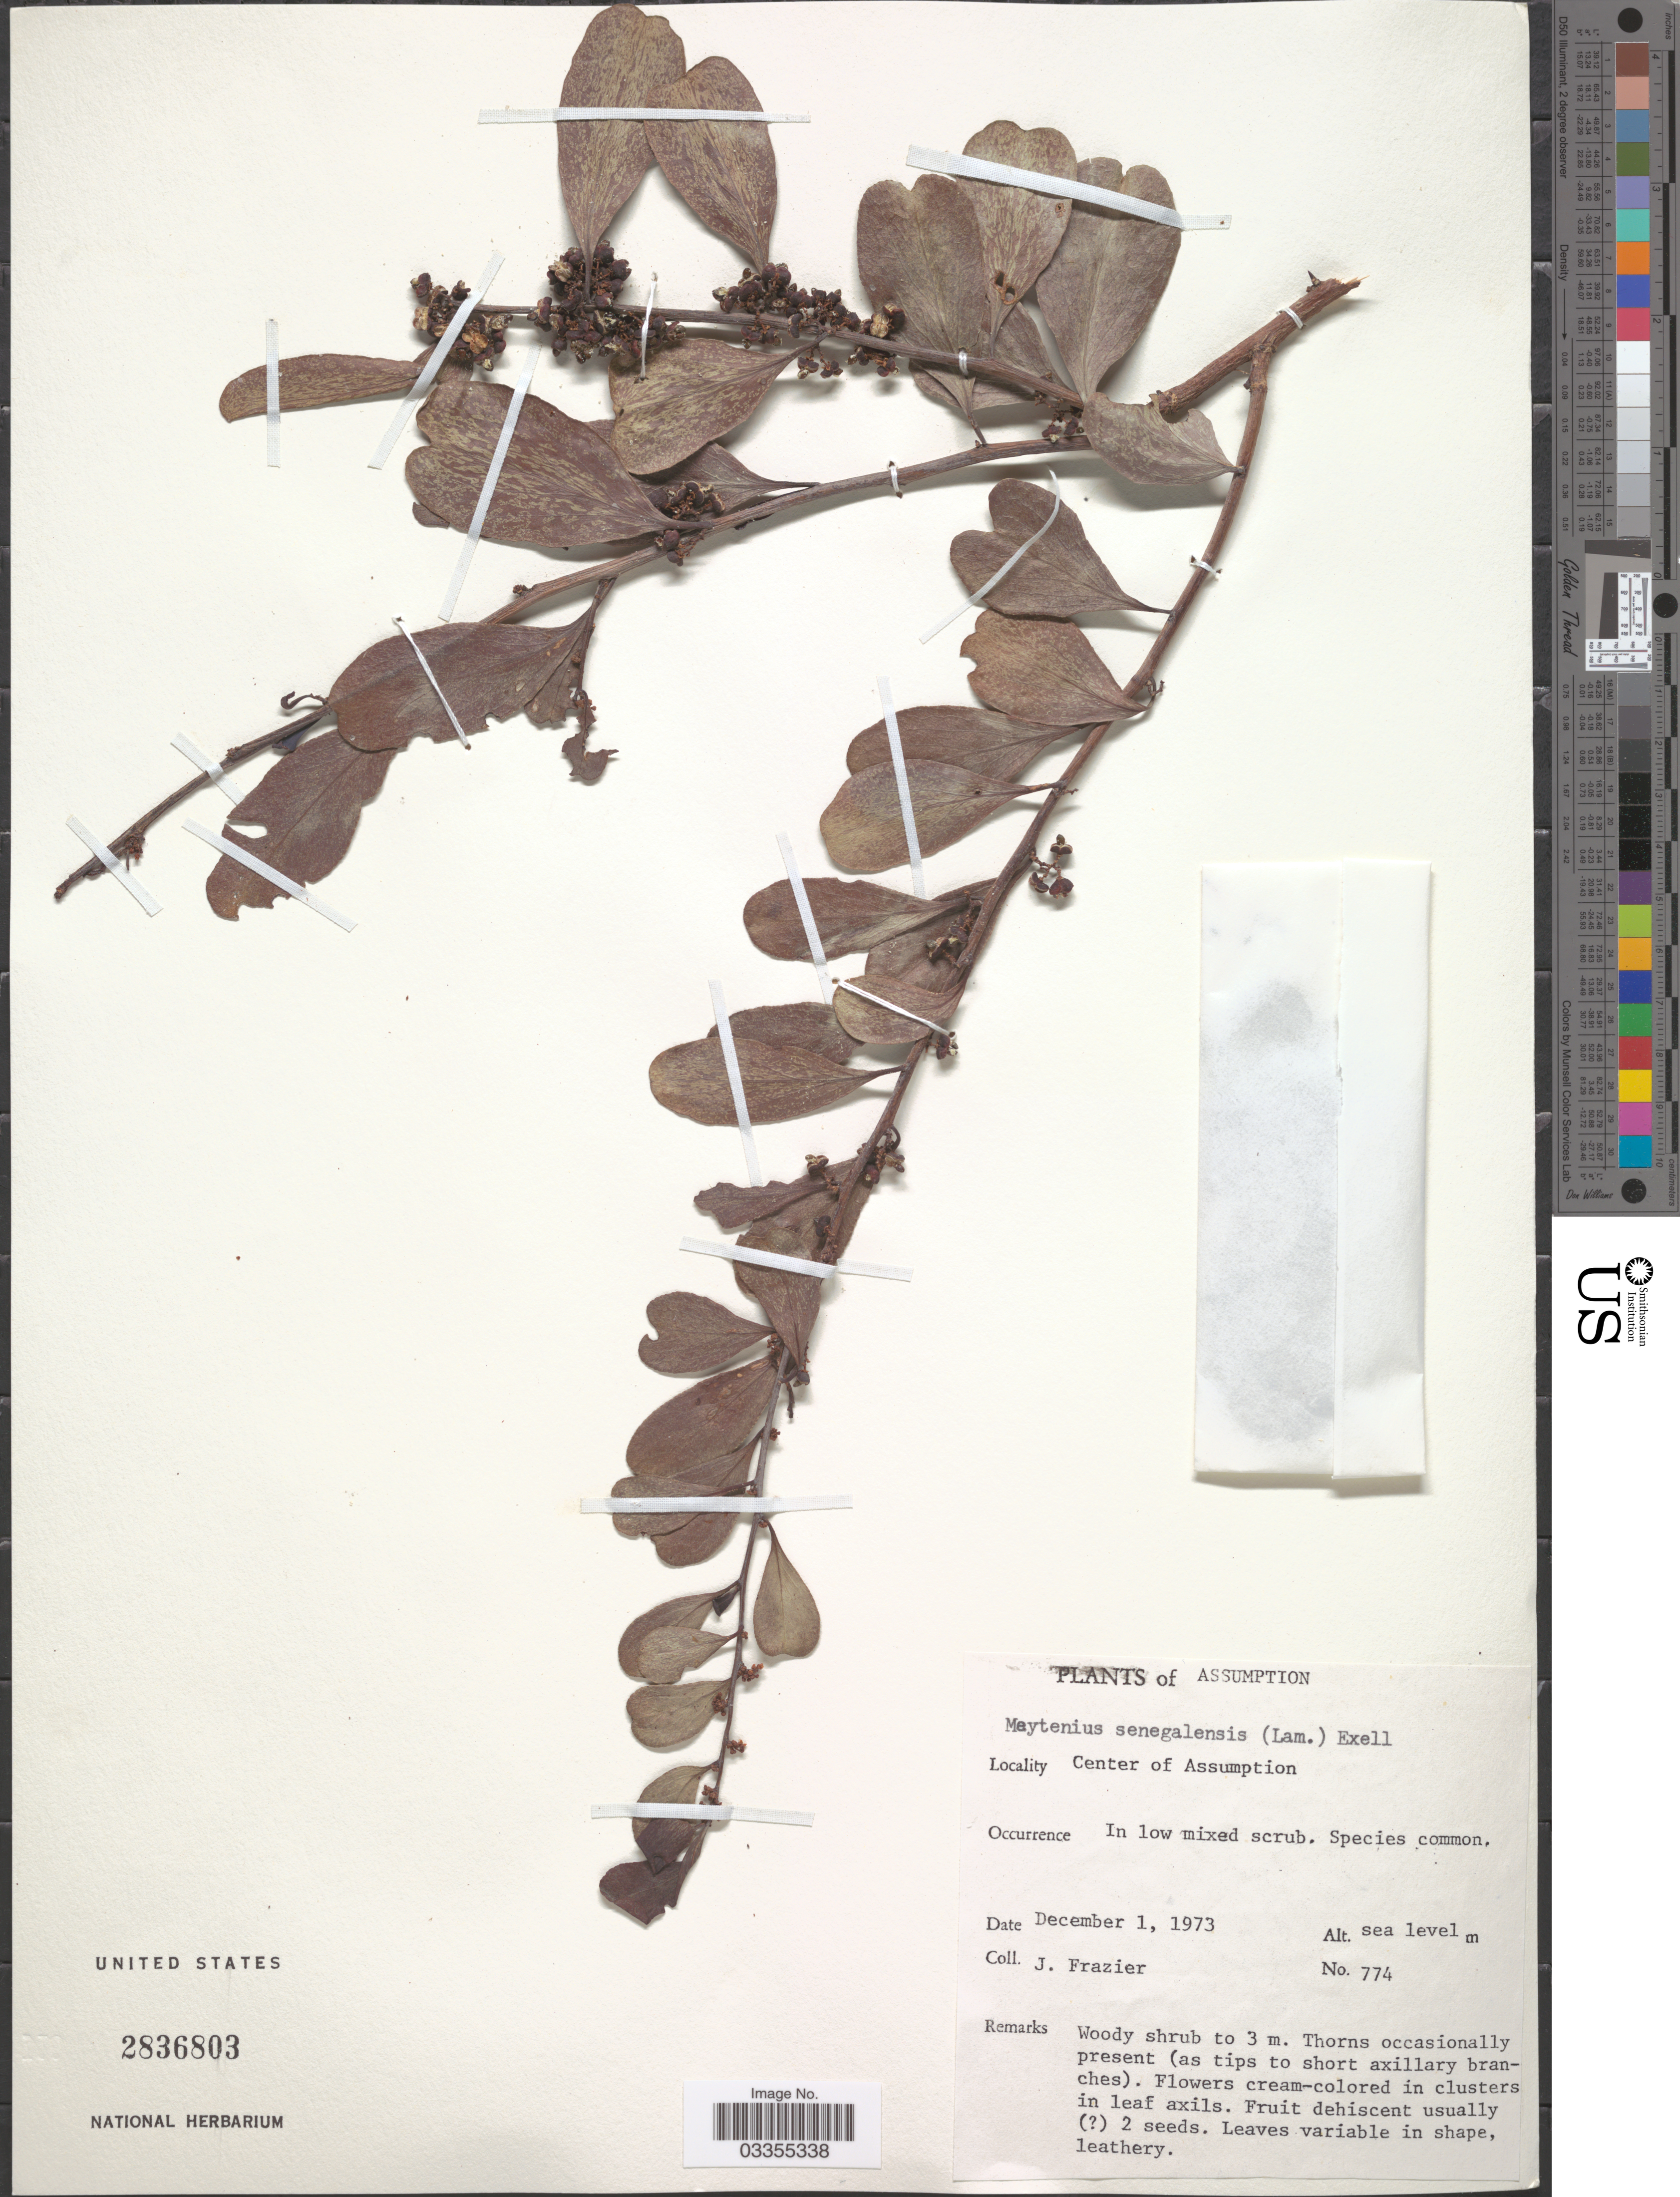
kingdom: Plantae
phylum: Tracheophyta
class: Magnoliopsida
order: Celastrales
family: Celastraceae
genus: Gymnosporia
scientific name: Gymnosporia grossulariae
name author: (Tul.) Loes.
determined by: Strong, Mark T., (BOT), Smithsonian Institution - National Museum of Natural History (UNITED STATES)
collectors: J. Frazier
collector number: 774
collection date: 1973-12-01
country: Seychelles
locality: Assumption. Center of Assumption.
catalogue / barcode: US 2836803